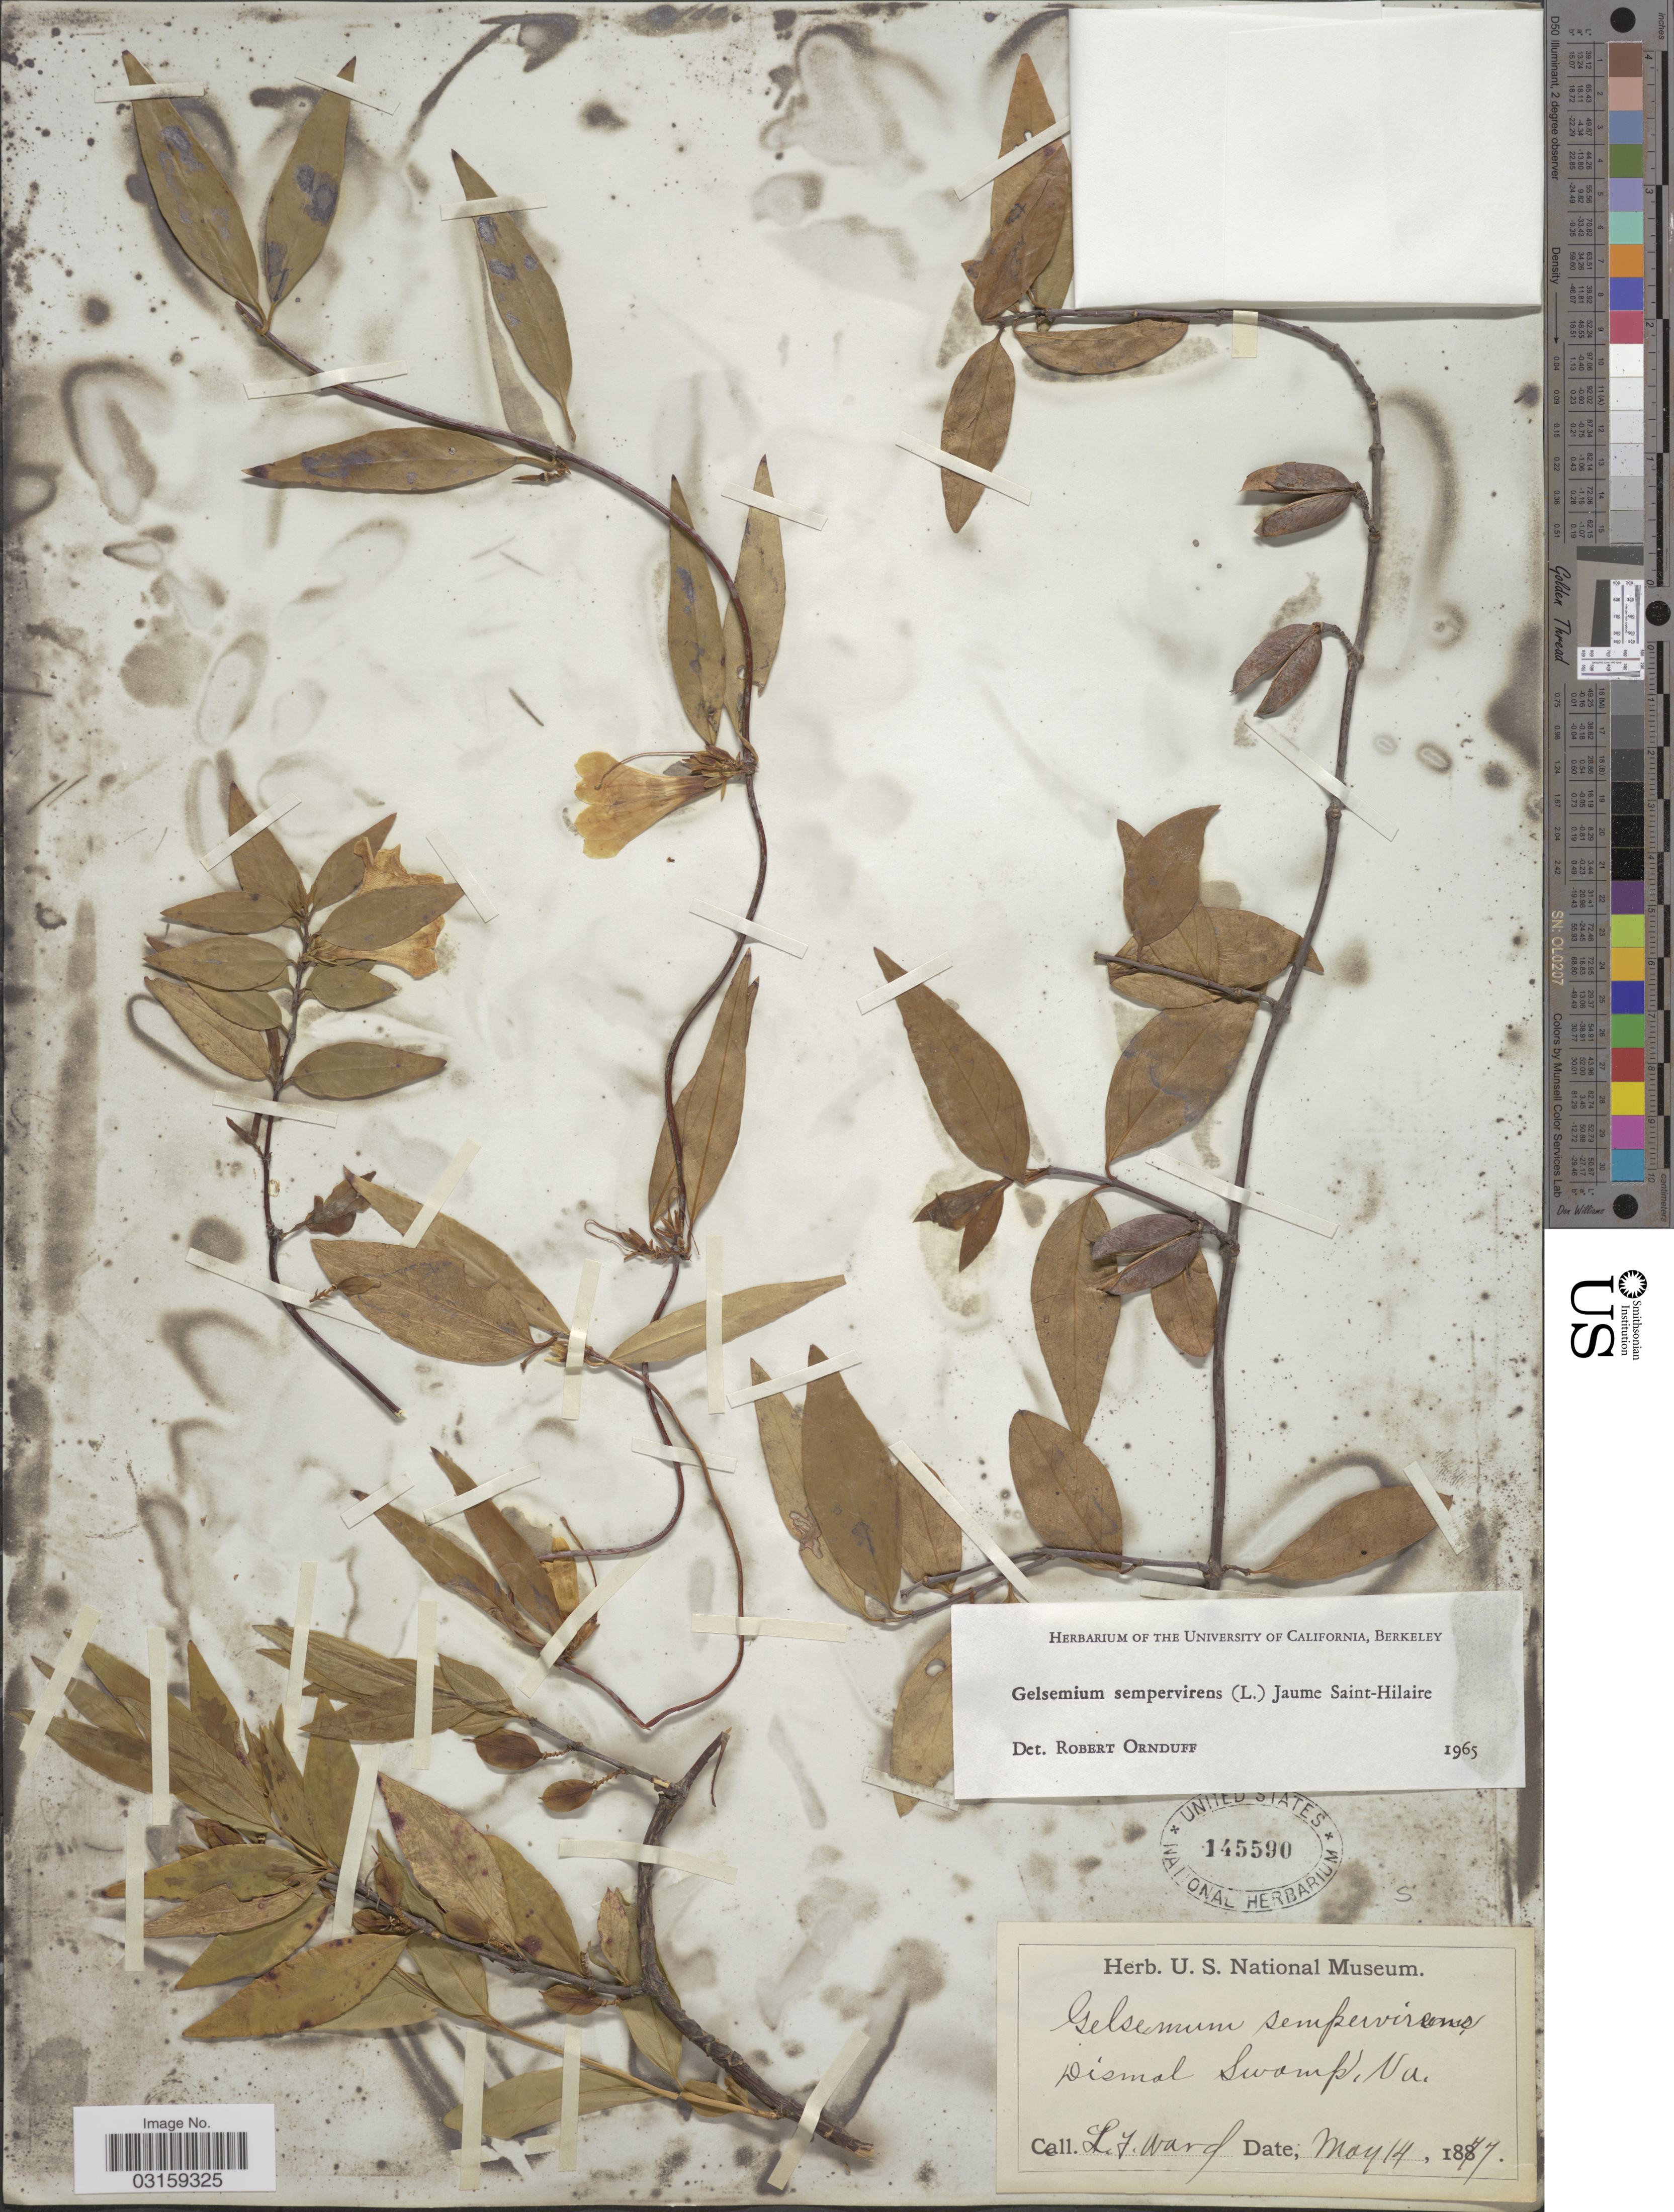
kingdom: Plantae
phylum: Tracheophyta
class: Magnoliopsida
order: Gentianales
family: Gelsemiaceae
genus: Gelsemium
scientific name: Gelsemium sempervirens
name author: (L.) J. St.-Hil.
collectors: L. Ward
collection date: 1877-05-14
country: United States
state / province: Virginia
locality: Dismal Swamp, Va.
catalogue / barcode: US 145590